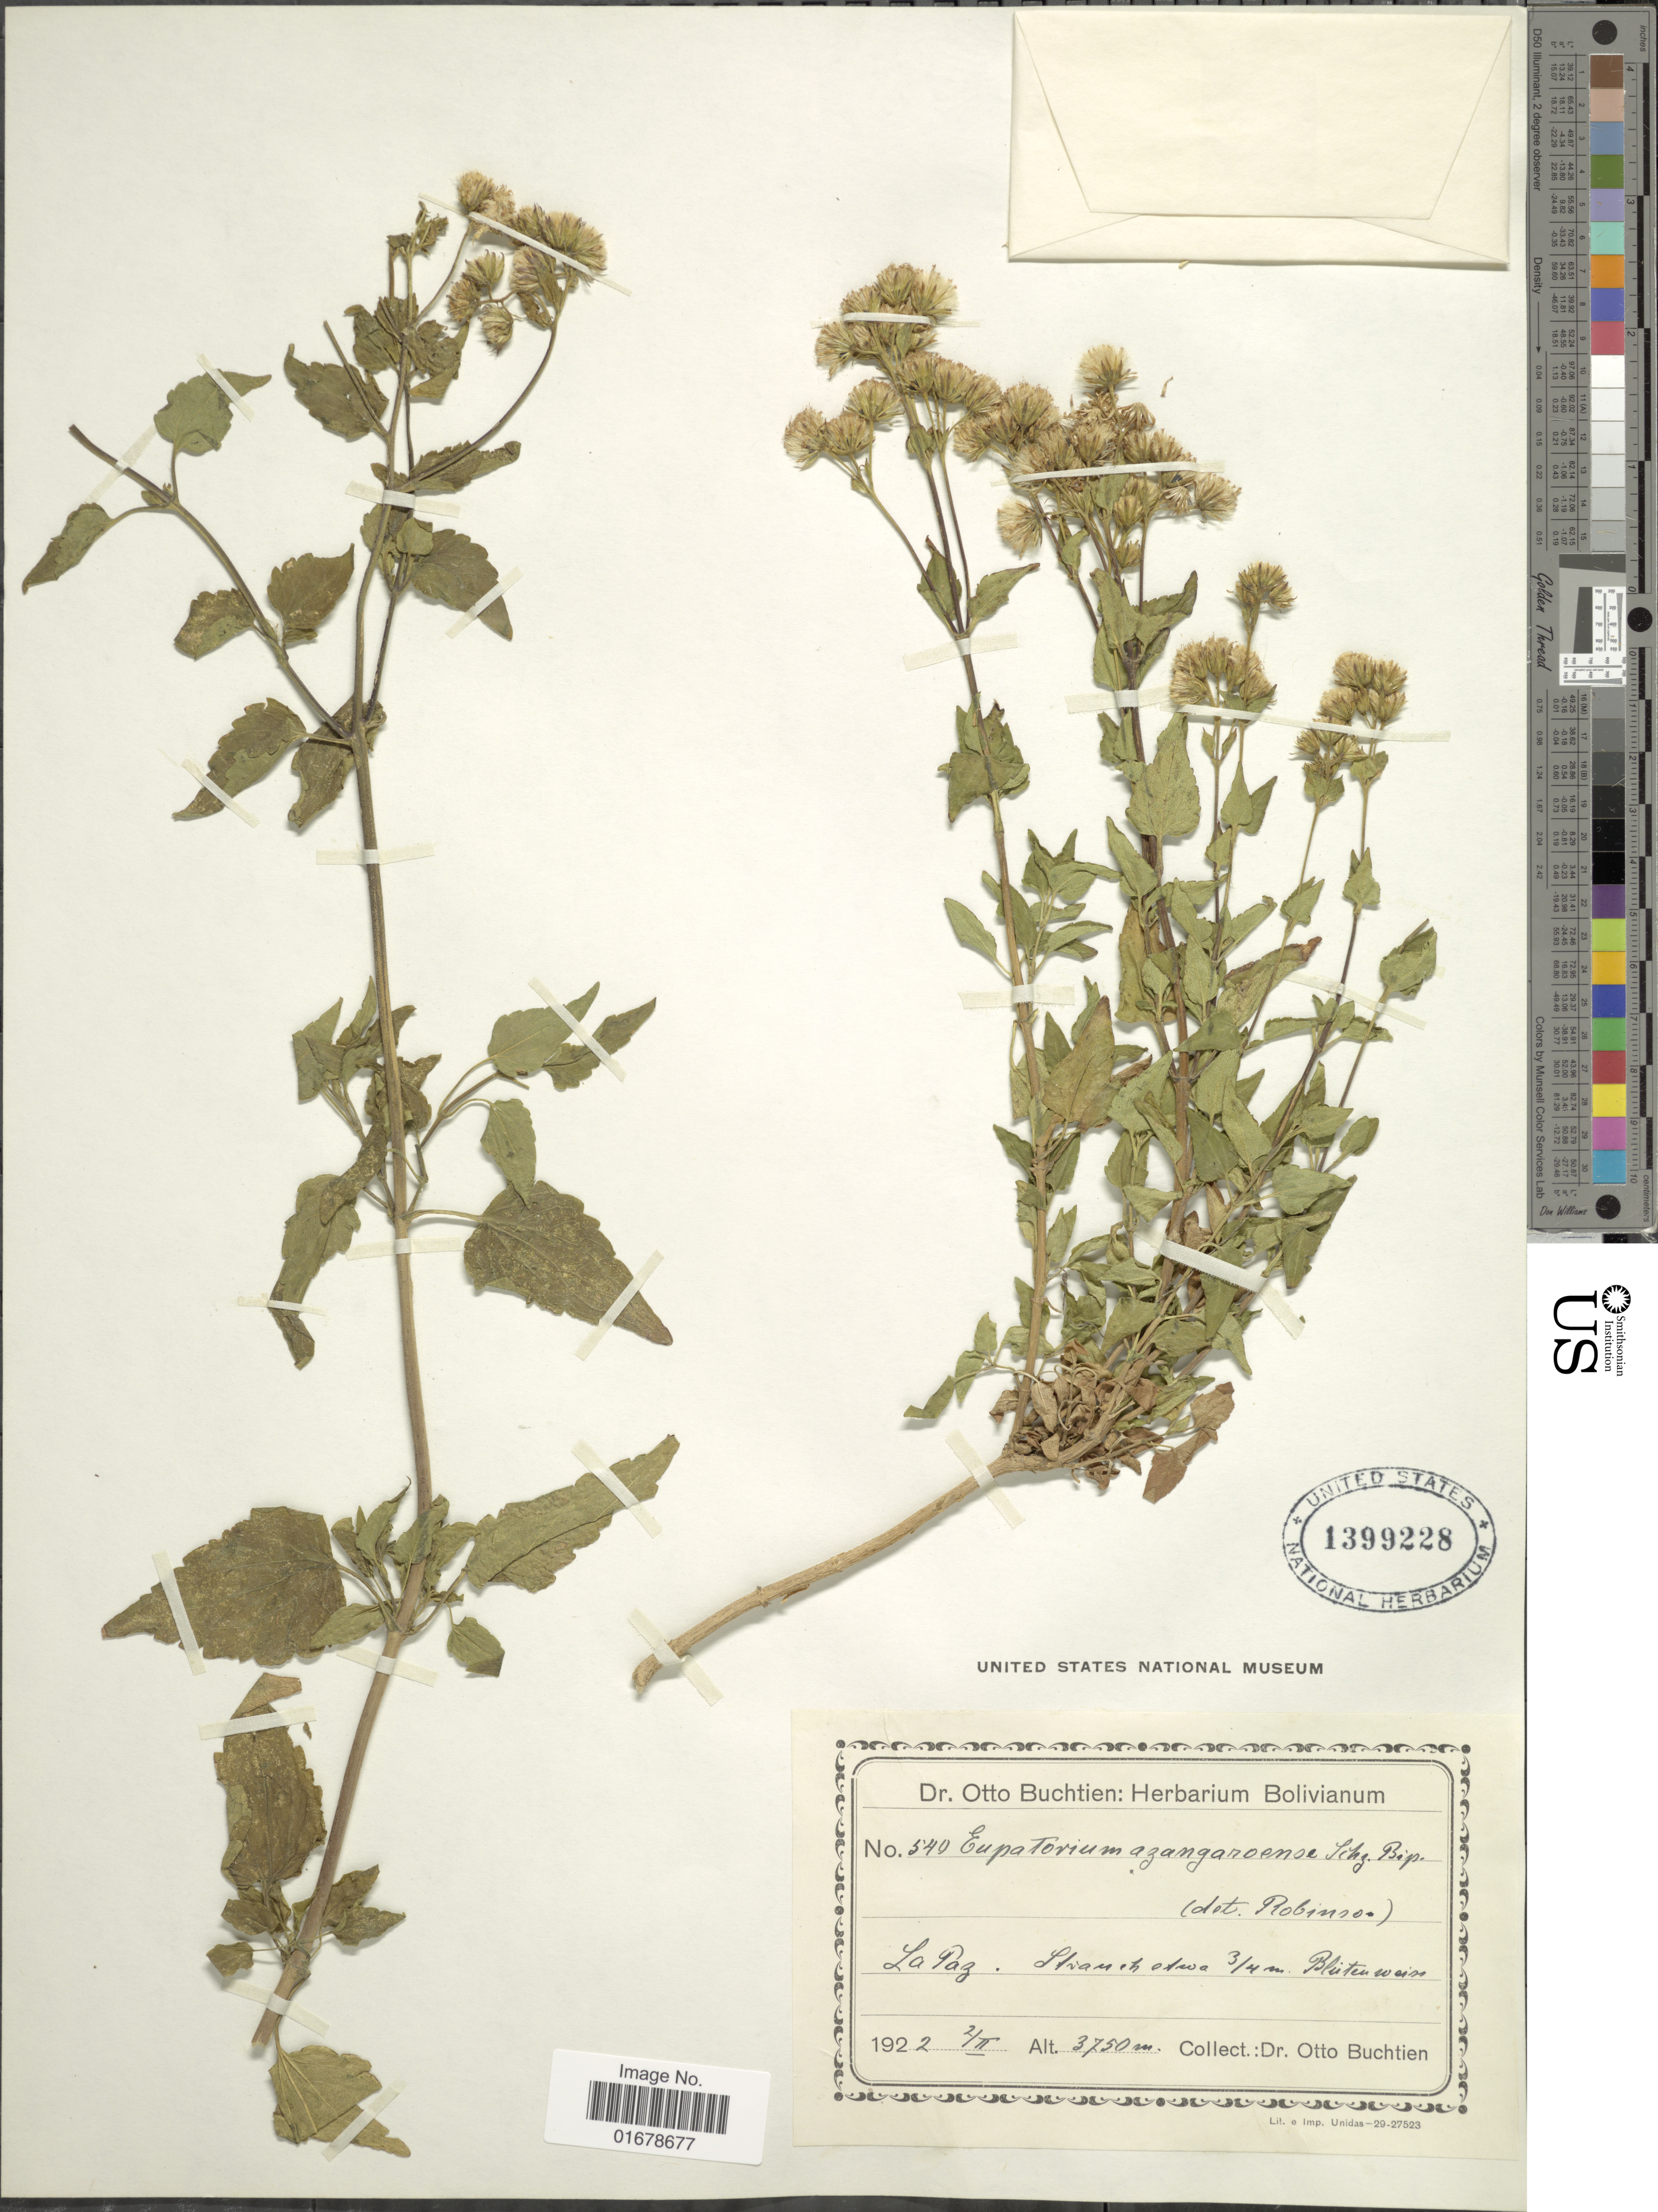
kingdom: Plantae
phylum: Tracheophyta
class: Magnoliopsida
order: Asterales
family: Asteraceae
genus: Ageratina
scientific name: Ageratina azangaroensis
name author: (Sch. Bip. ex Wedd.) R.M. King & H. Rob.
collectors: O. Buchtien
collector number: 540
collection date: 1922-02-02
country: Bolivia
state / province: La Paz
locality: Shrub 3/4 m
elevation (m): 3750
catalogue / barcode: US 1399228